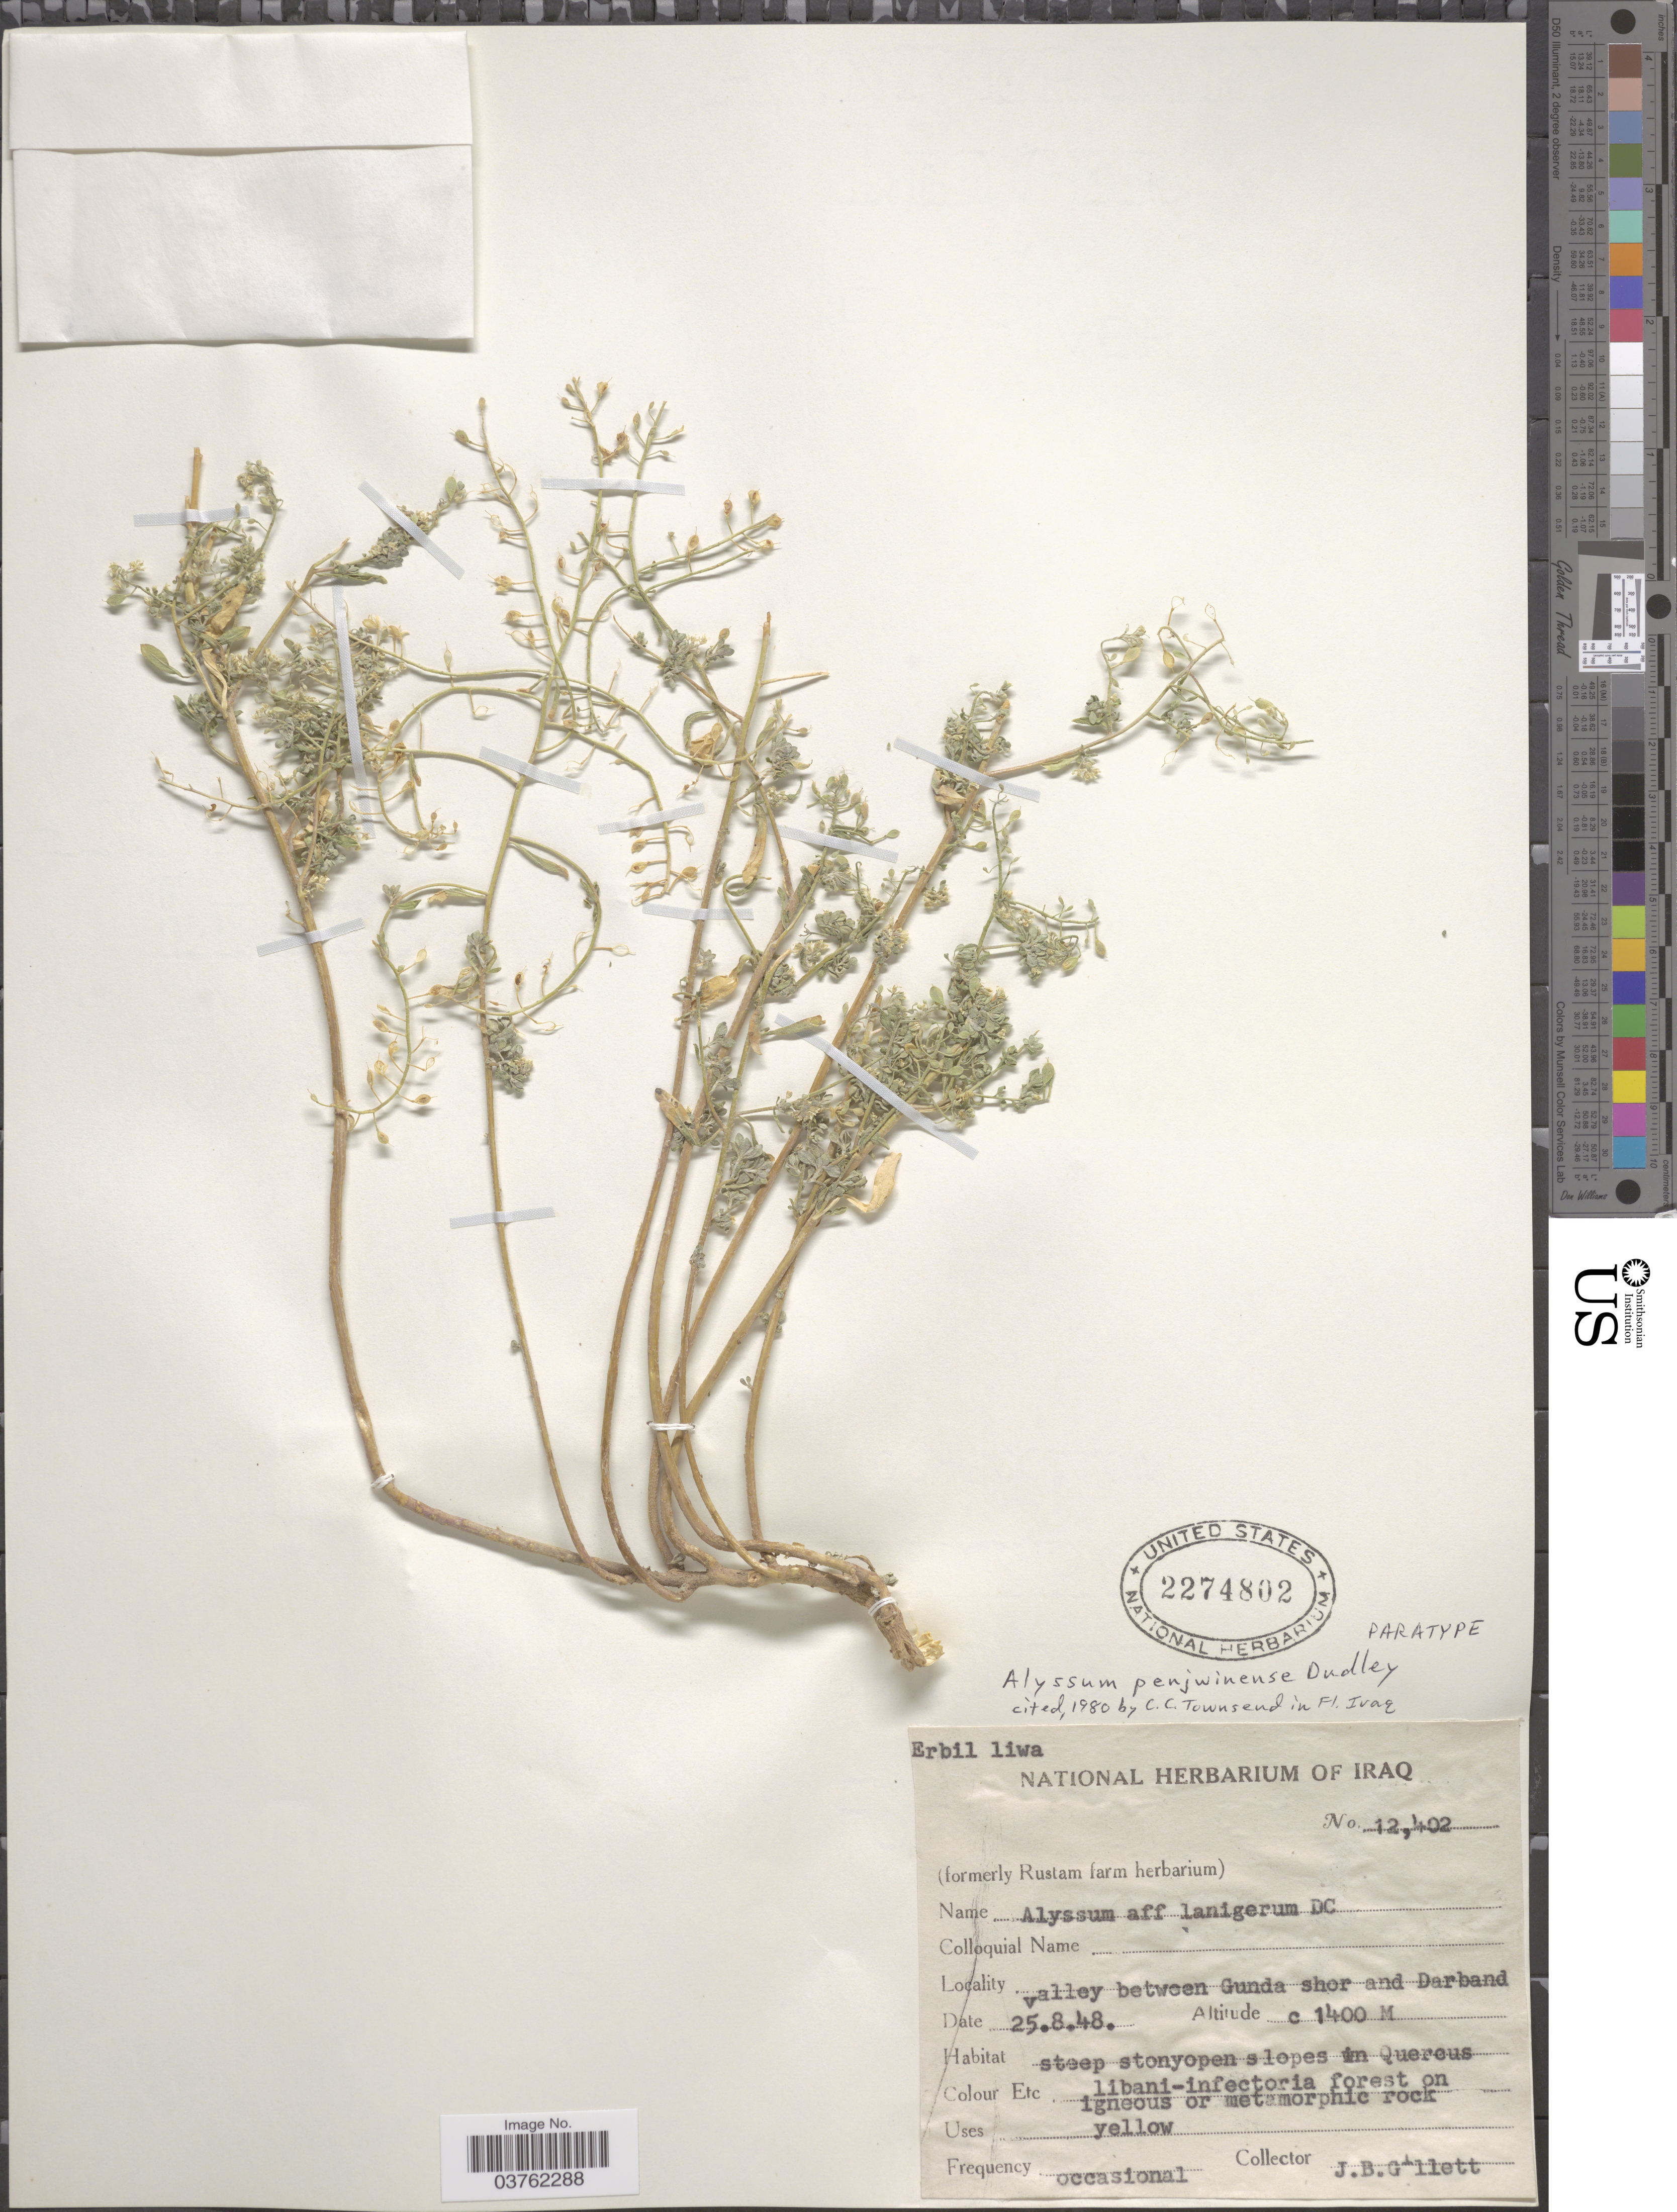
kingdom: Plantae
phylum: Tracheophyta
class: Magnoliopsida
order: Brassicales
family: Brassicaceae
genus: Alyssum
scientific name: Alyssum penjwinense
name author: T.R. Dudley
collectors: J. B. Gillett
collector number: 12402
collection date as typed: Transcribed d/m/y: 25/8/48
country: Iraq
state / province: Arbīl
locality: Erbil liwa. Valley between Gunda shor and Darband.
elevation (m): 1400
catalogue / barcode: US 2274802